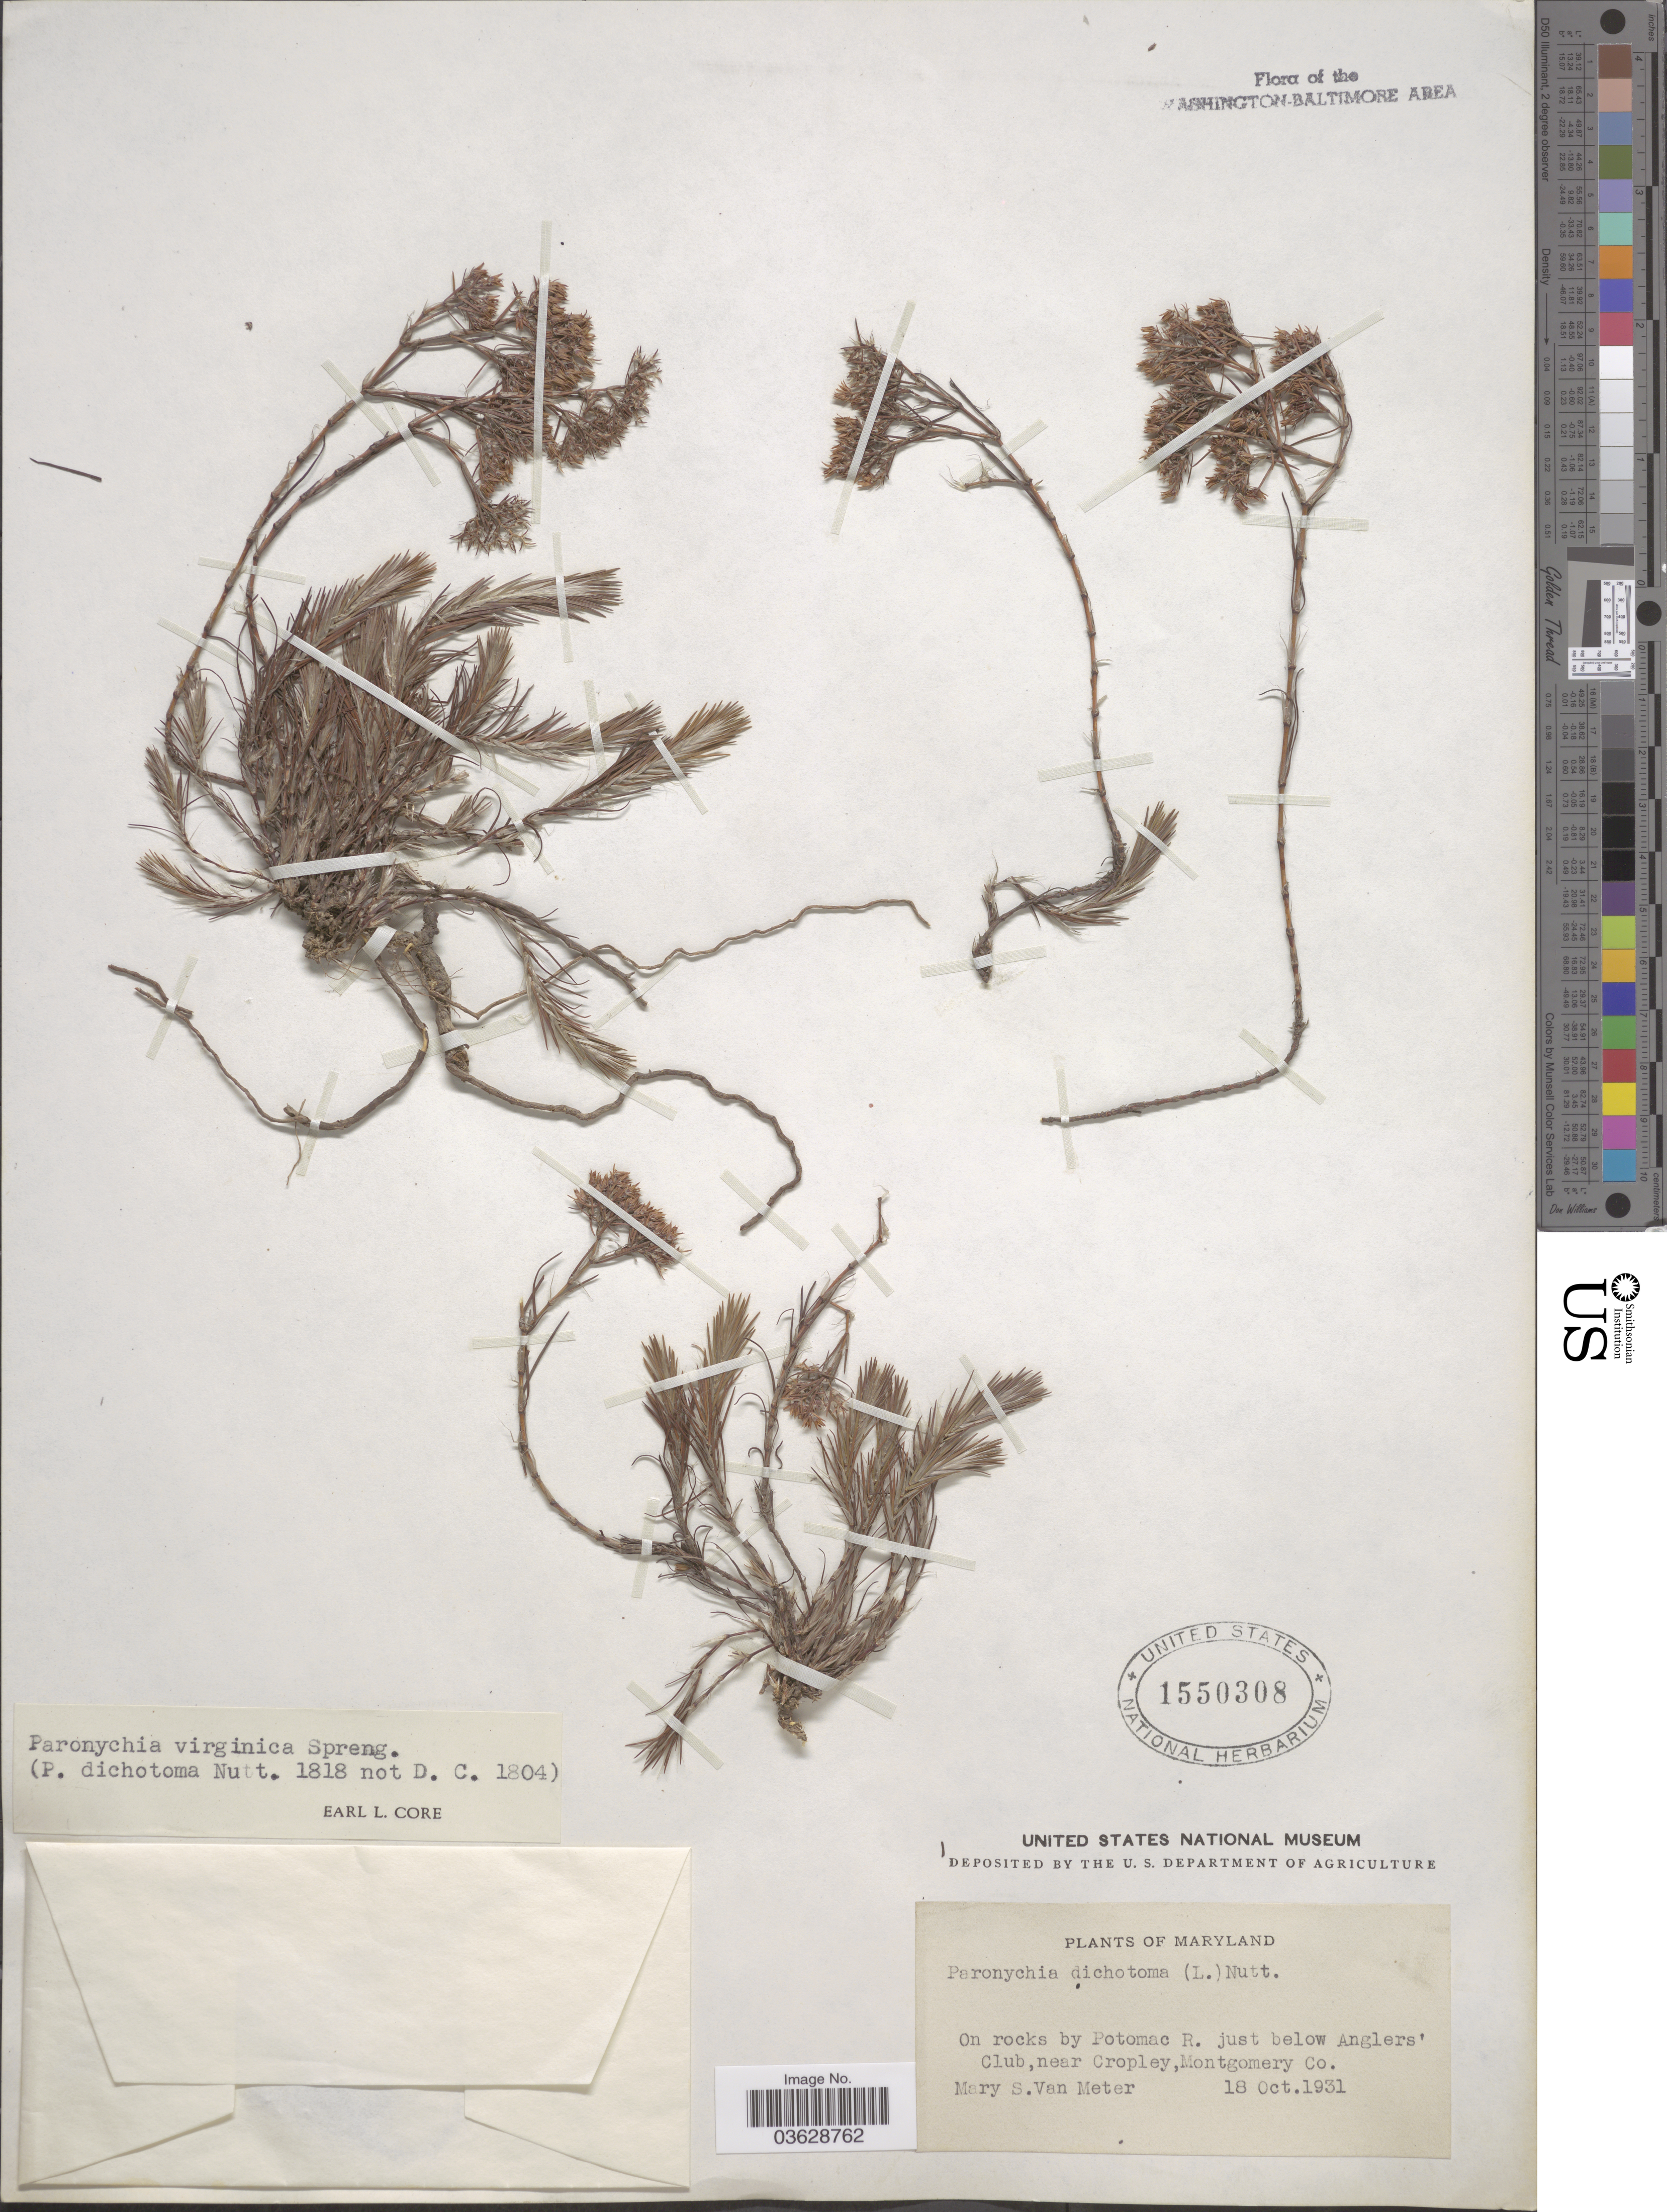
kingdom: Plantae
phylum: Tracheophyta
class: Magnoliopsida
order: Caryophyllales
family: Caryophyllaceae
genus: Paronychia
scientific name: Paronychia virginica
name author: Spreng.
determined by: Core, E. L.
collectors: M. Meter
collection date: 1931-10-18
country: United States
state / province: Maryland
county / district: Montgomery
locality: On rocks by Potomac R. just below Anglers' Club, near Cropley, Montgomery Co.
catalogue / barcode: US 1550308